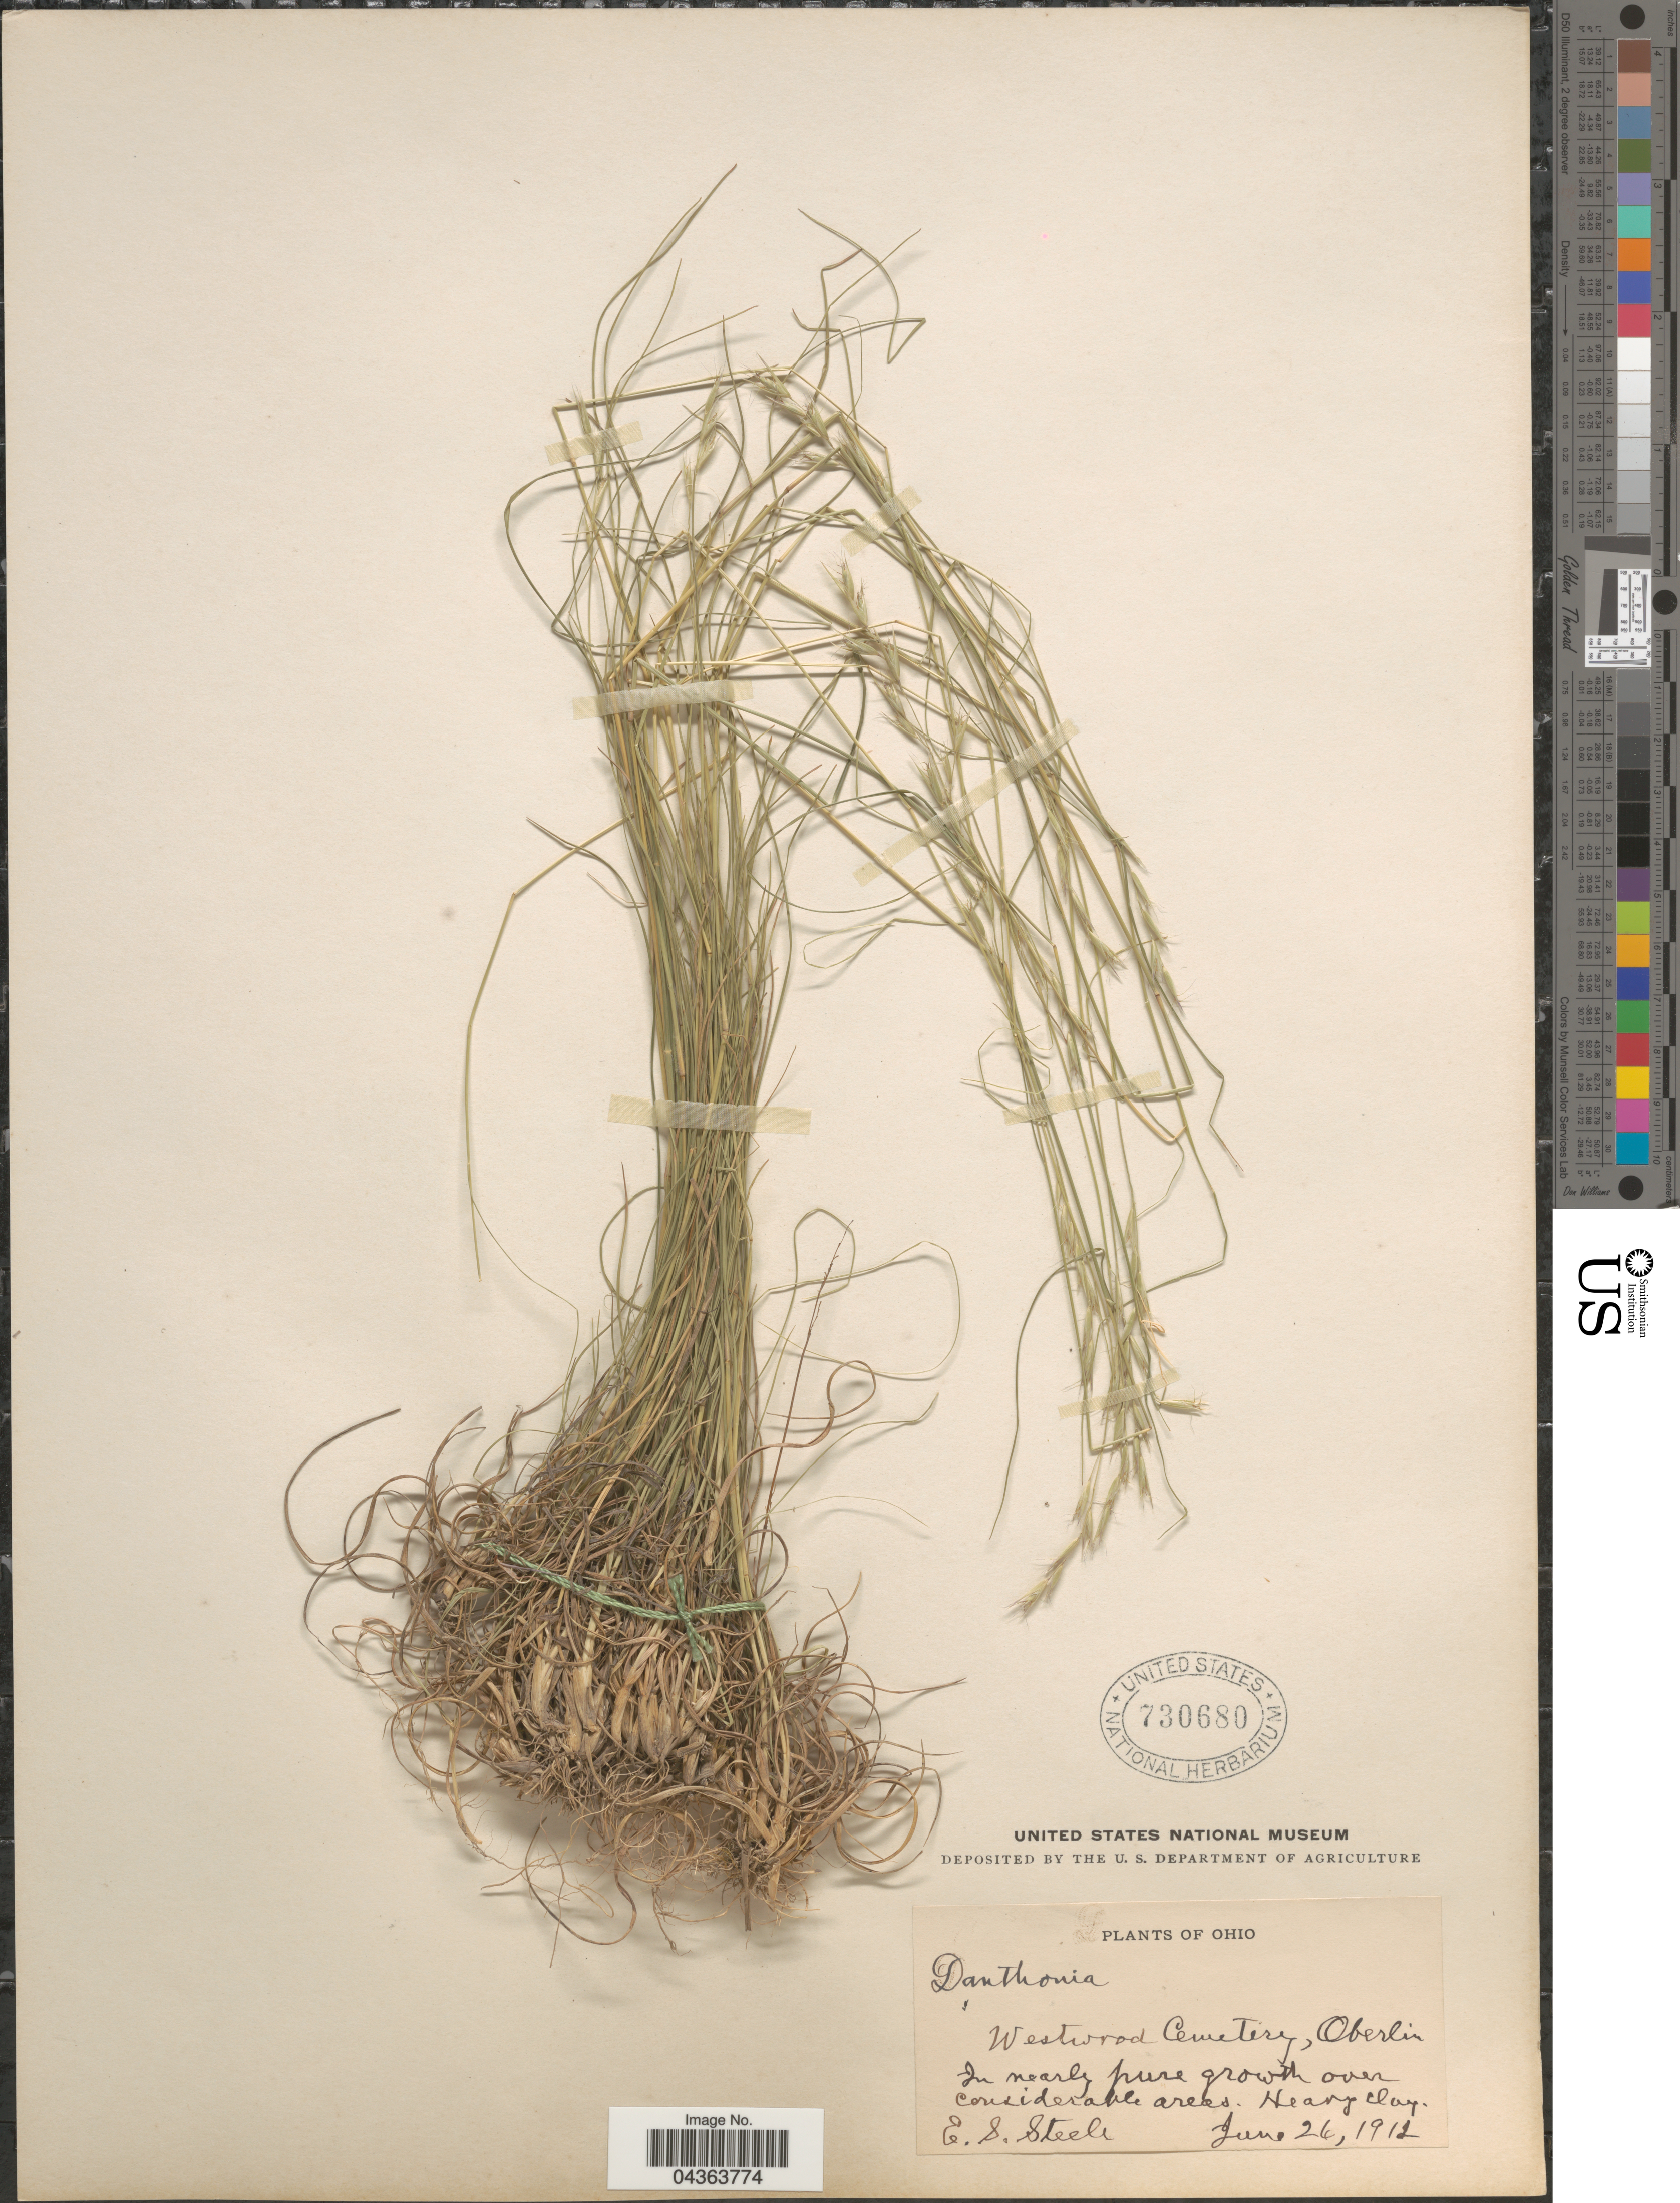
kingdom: Plantae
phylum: Tracheophyta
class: Liliopsida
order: Poales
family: Poaceae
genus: Danthonia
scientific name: Danthonia spicata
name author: (L.) P. Beauv. ex Roem. & Schult.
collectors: E. Steele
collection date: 1912-06-26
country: United States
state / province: Ohio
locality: Westwood Cemetery, Oberlin.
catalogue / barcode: US 730680